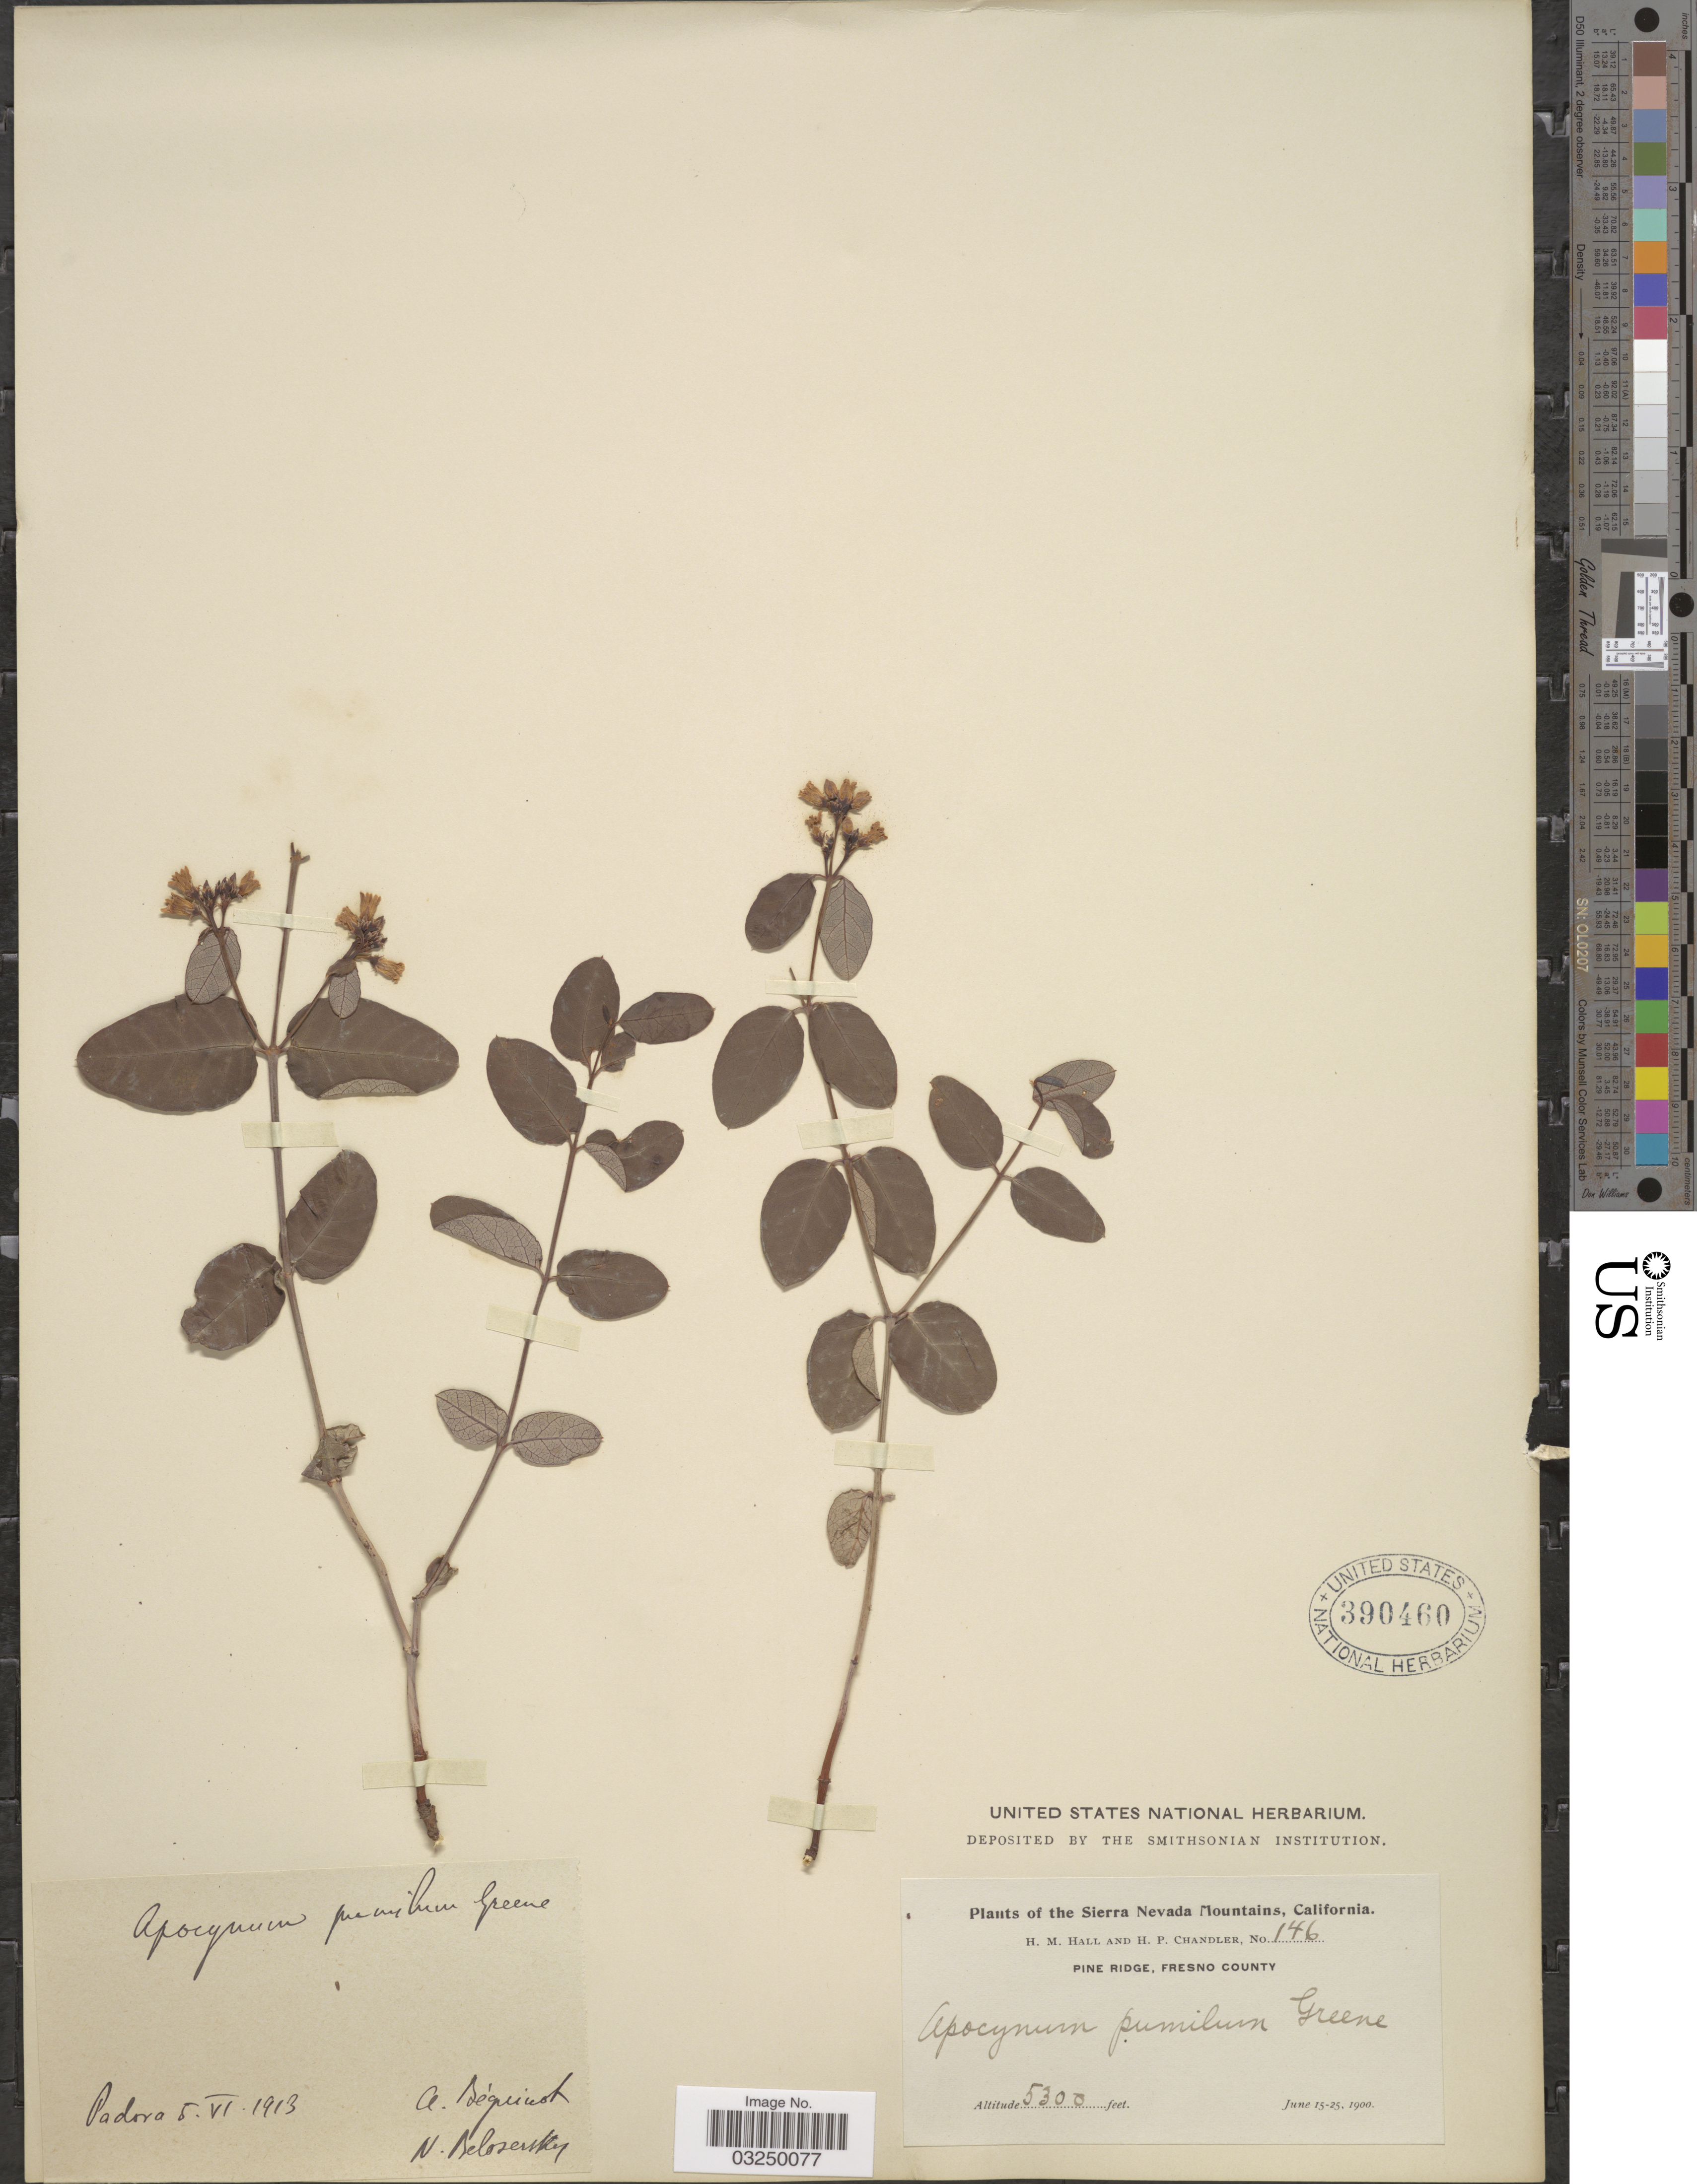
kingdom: Plantae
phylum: Tracheophyta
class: Magnoliopsida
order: Gentianales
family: Apocynaceae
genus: Apocynum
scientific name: Apocynum pumilum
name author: (A. Gray) Greene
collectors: H. M. Hall & H. Chandler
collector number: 146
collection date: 1900-06-15/1900-06-25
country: United States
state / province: California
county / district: Fresno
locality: Sierra Nevada Mountains. Pine Ridge, Fresno County.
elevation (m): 1615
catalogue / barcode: US 390460